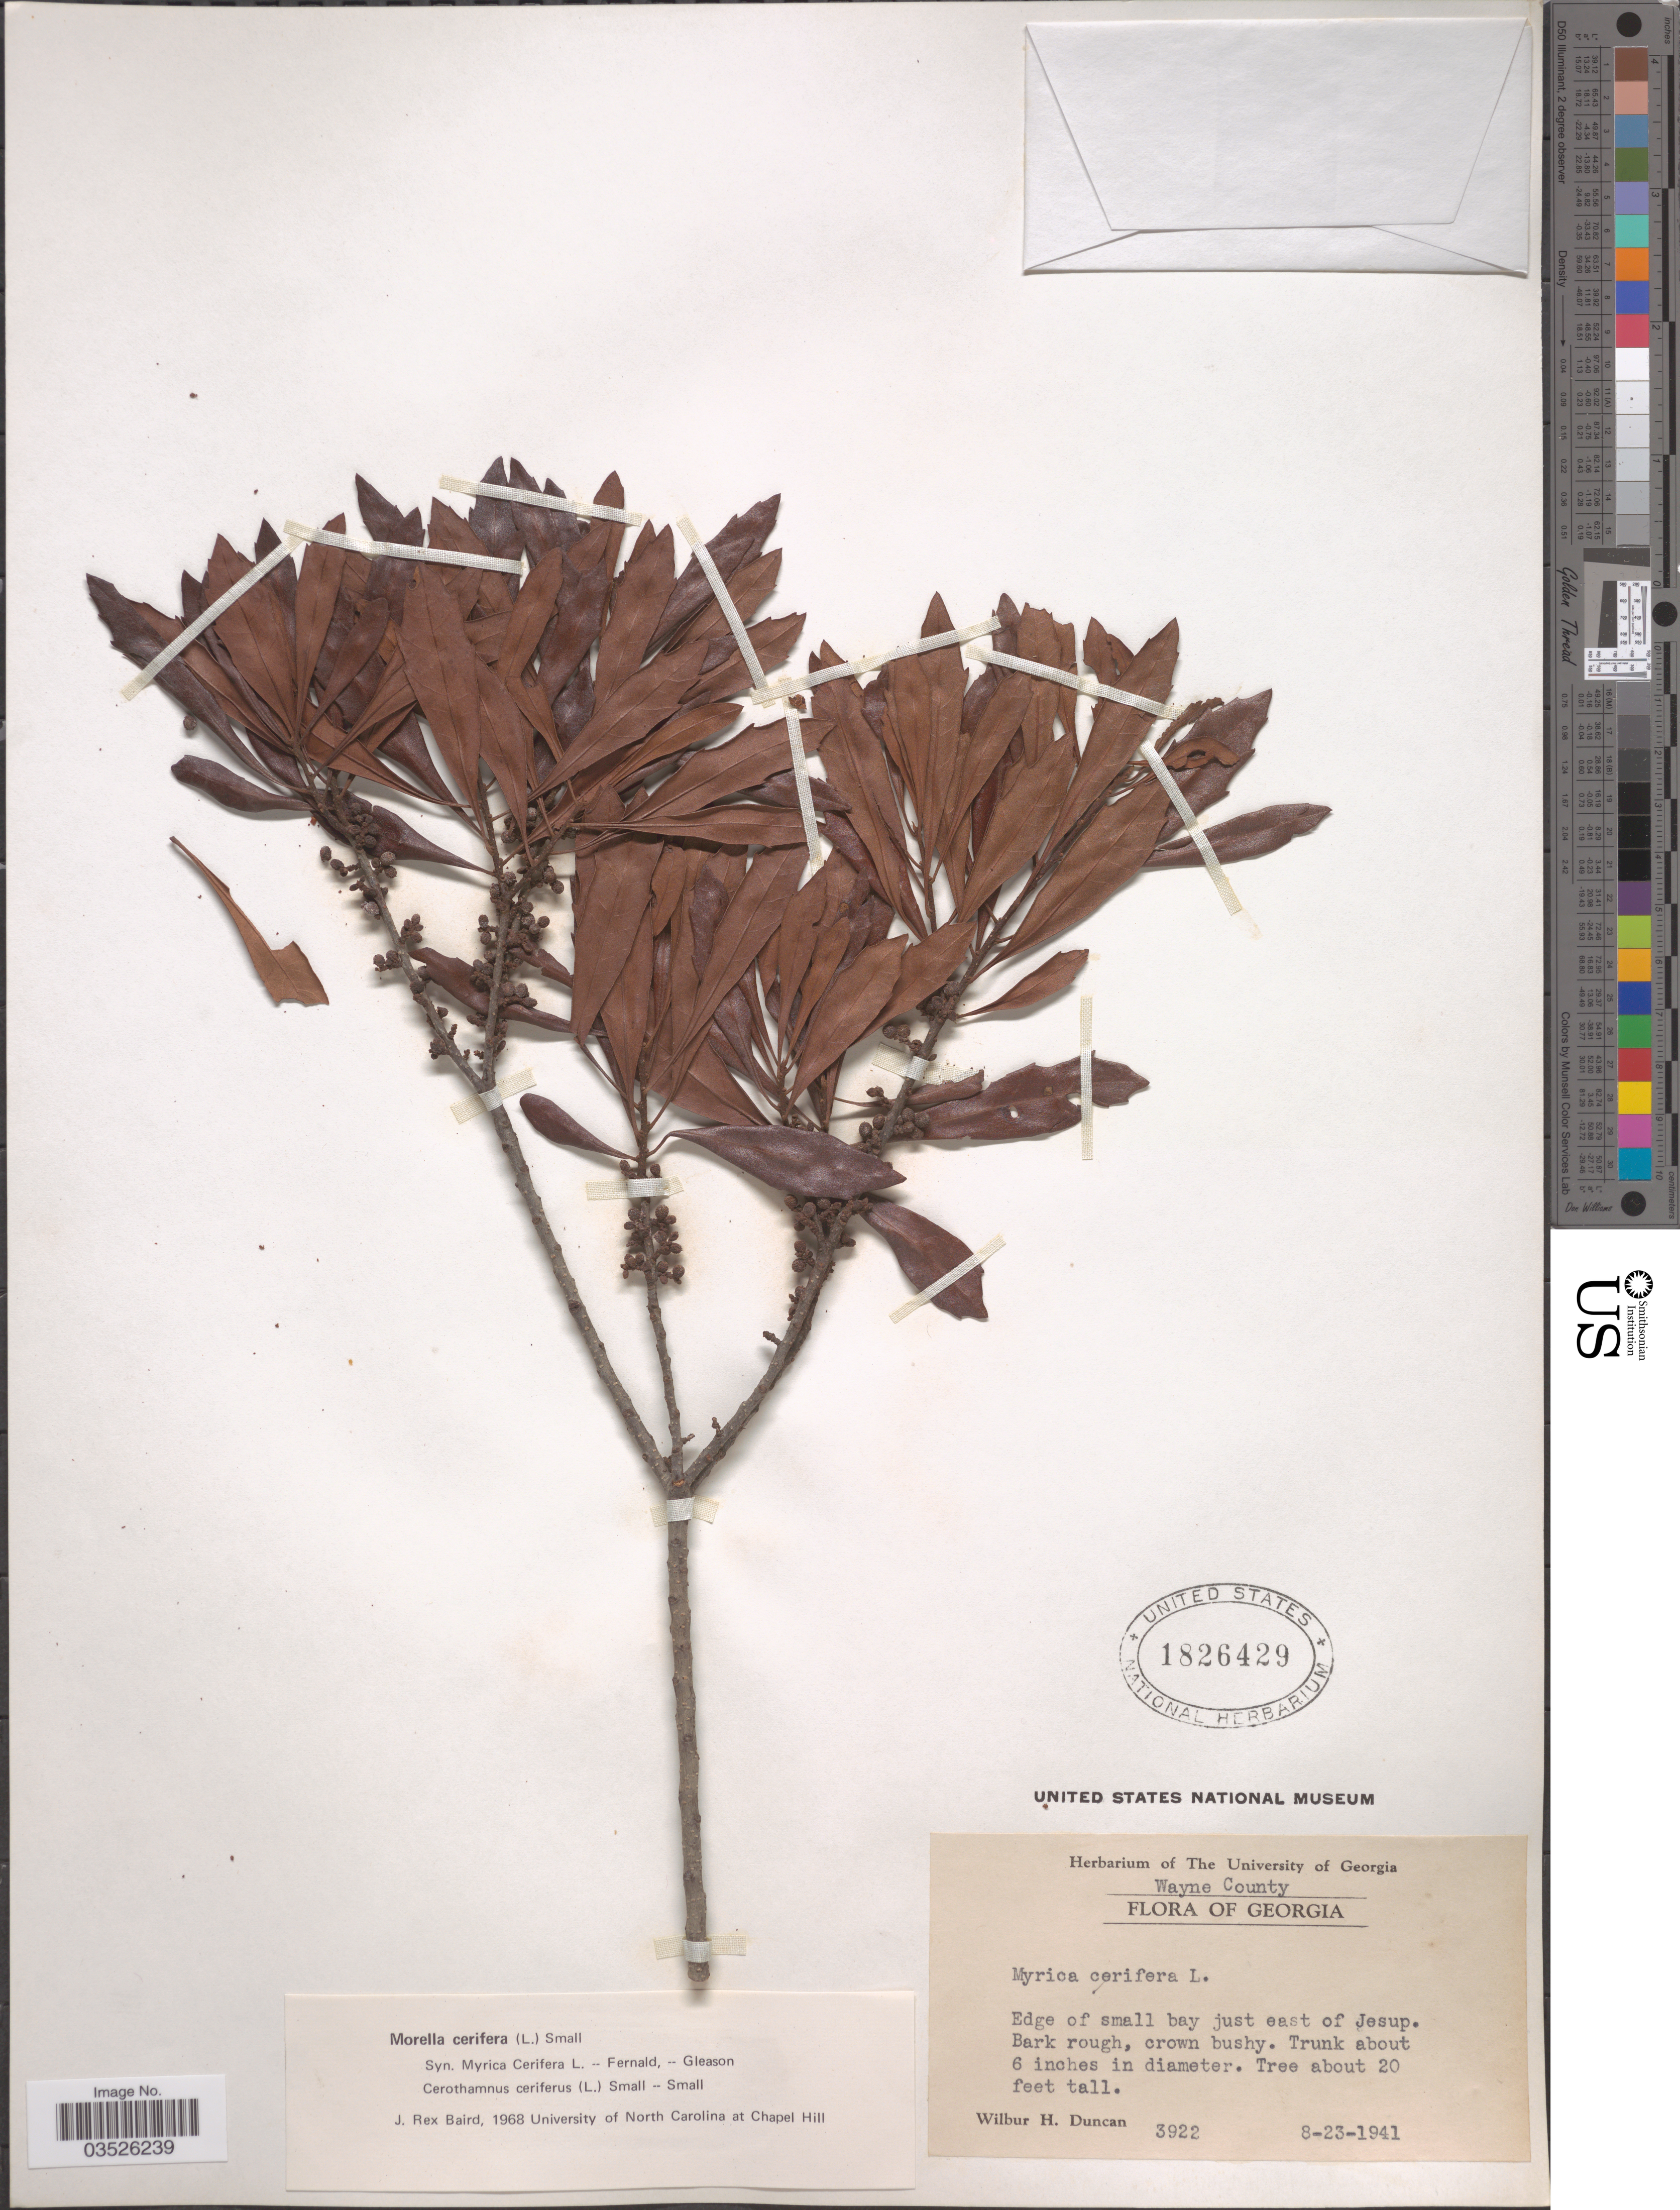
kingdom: Plantae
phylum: Tracheophyta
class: Magnoliopsida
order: Fagales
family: Myricaceae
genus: Morella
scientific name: Morella cerifera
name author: (L.) Small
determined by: Baird, James Rex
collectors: W. H. Duncan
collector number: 3922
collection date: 1941-08-23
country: United States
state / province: Georgia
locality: Wayne County. Edge of small bay just east of Jesup.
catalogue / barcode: US 1826429